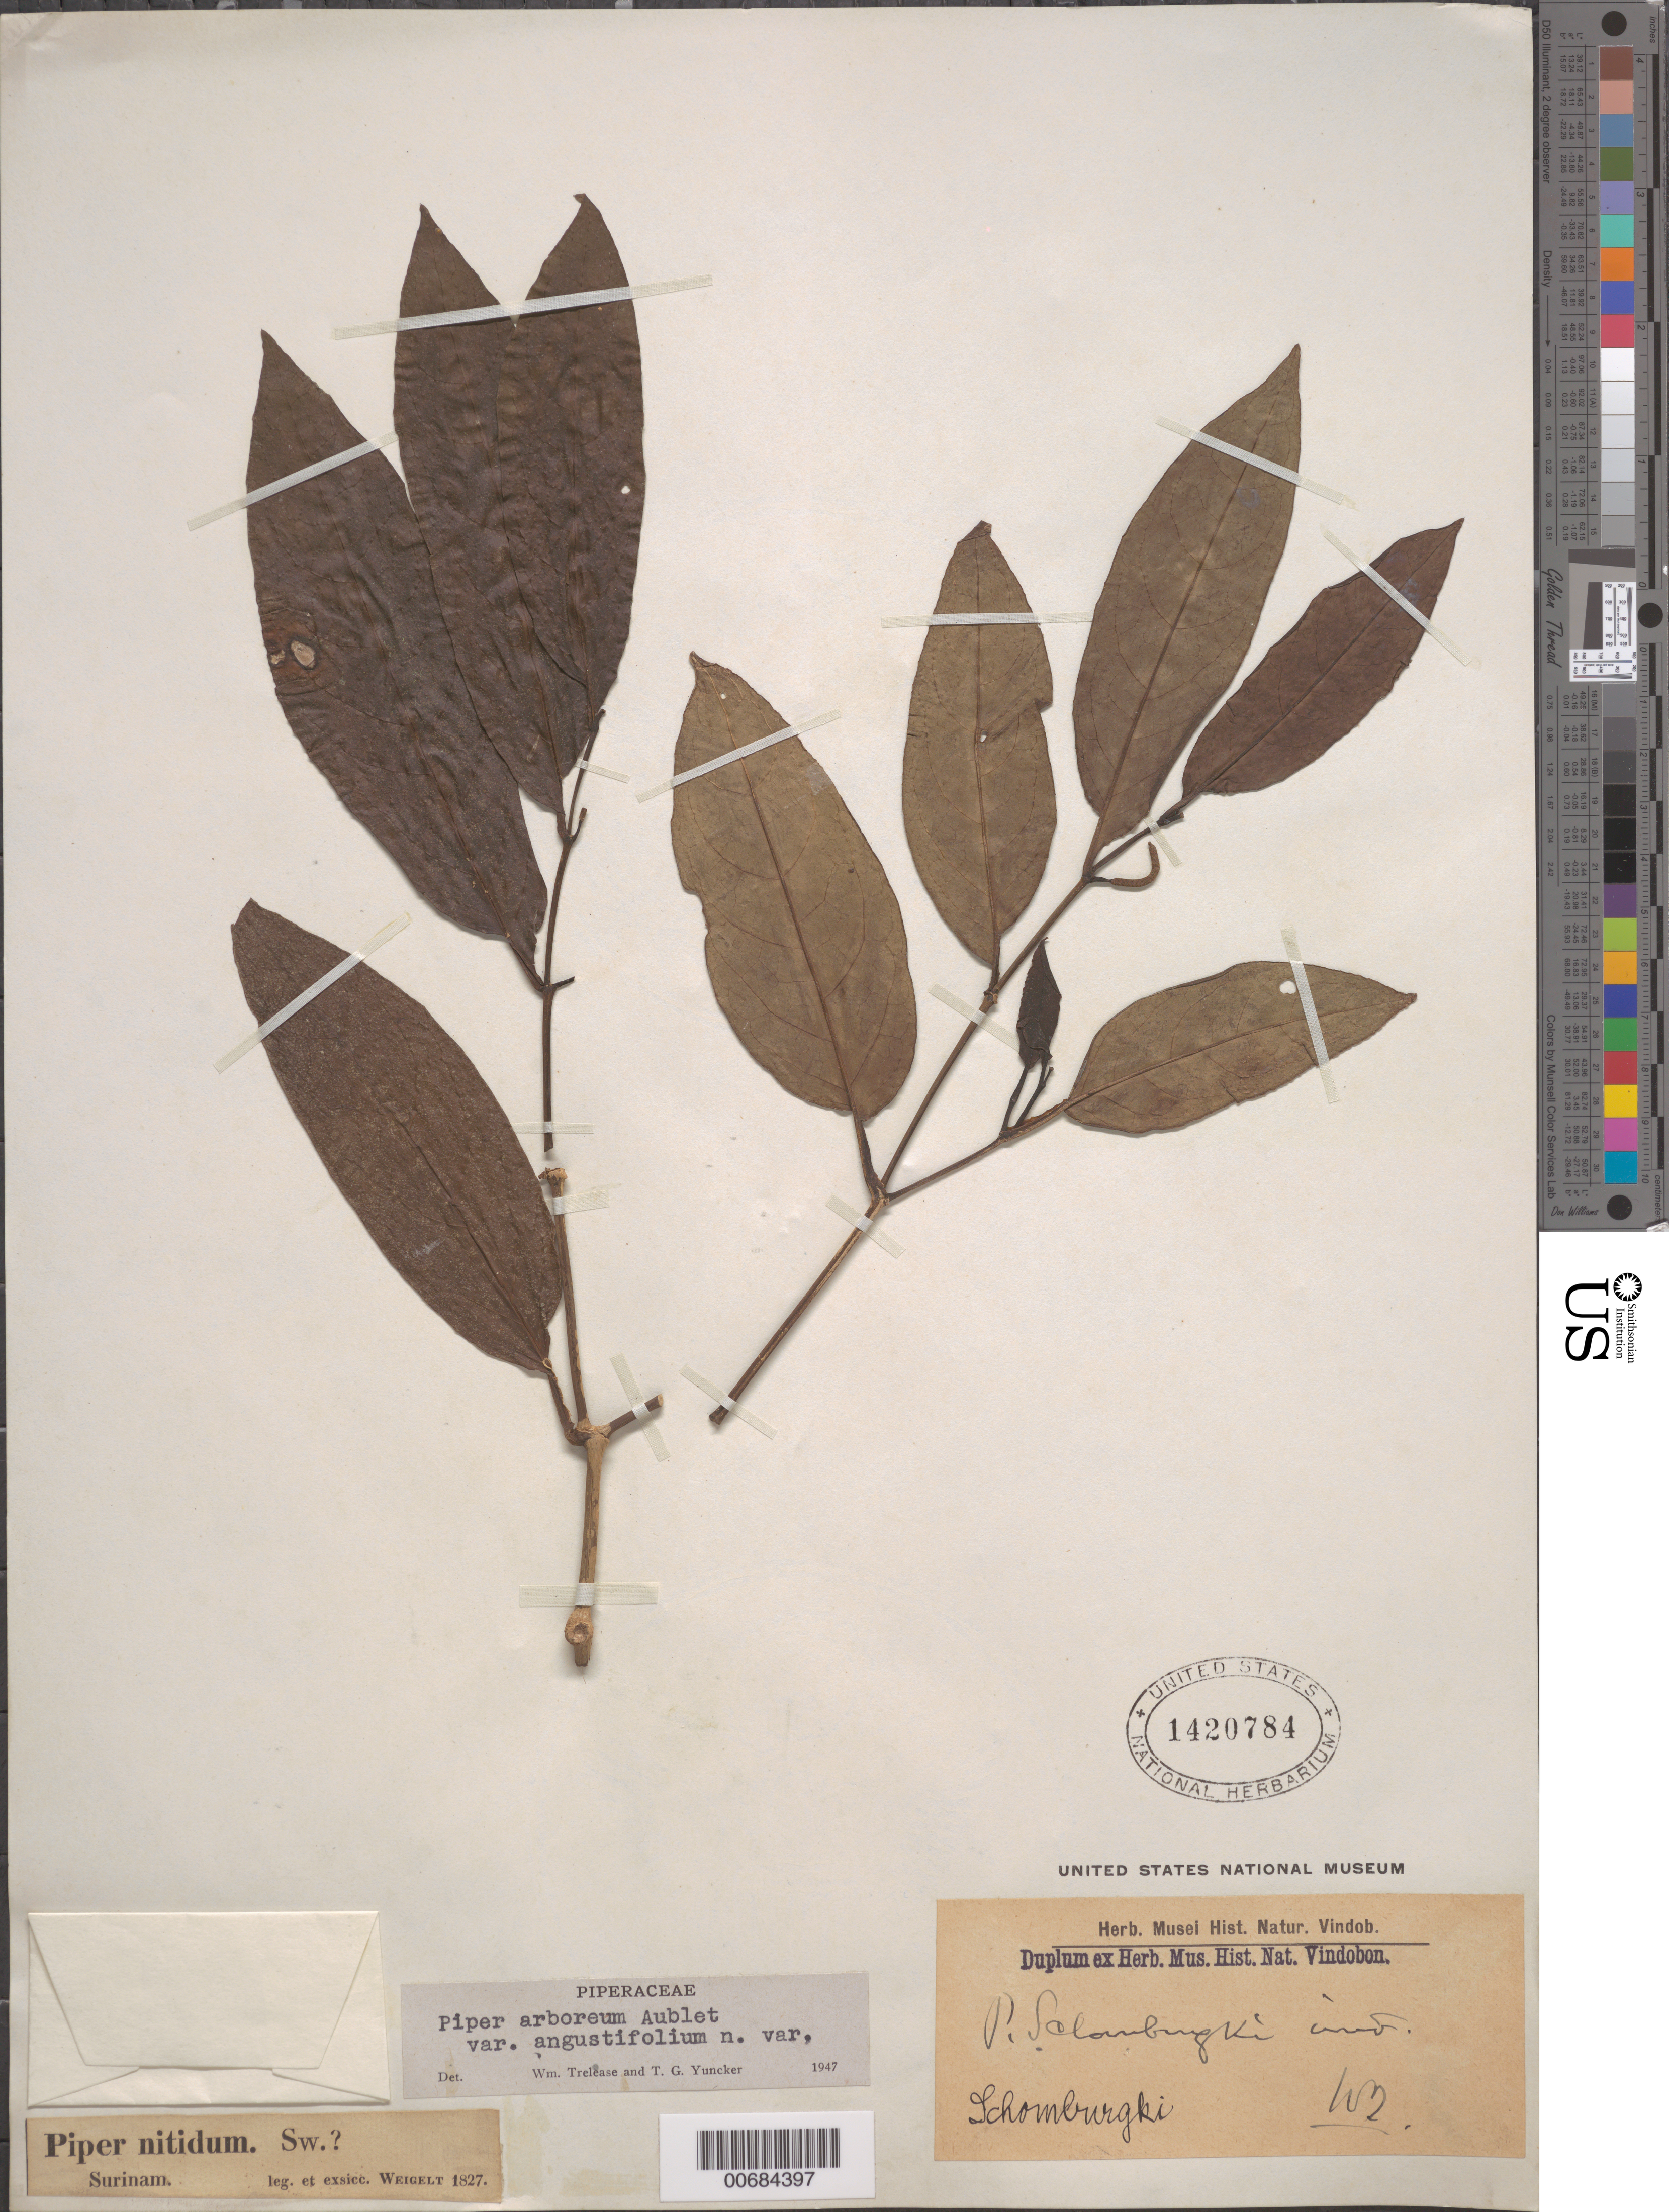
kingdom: Plantae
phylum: Tracheophyta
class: Magnoliopsida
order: Piperales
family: Piperaceae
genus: Piper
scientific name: Piper arboreum var. angustifolium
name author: Trel. & Yunck.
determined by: Trelease, W.; Yuncker, T. G.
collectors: C. Weigelt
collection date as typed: s.d.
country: Suriname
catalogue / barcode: US 1420784